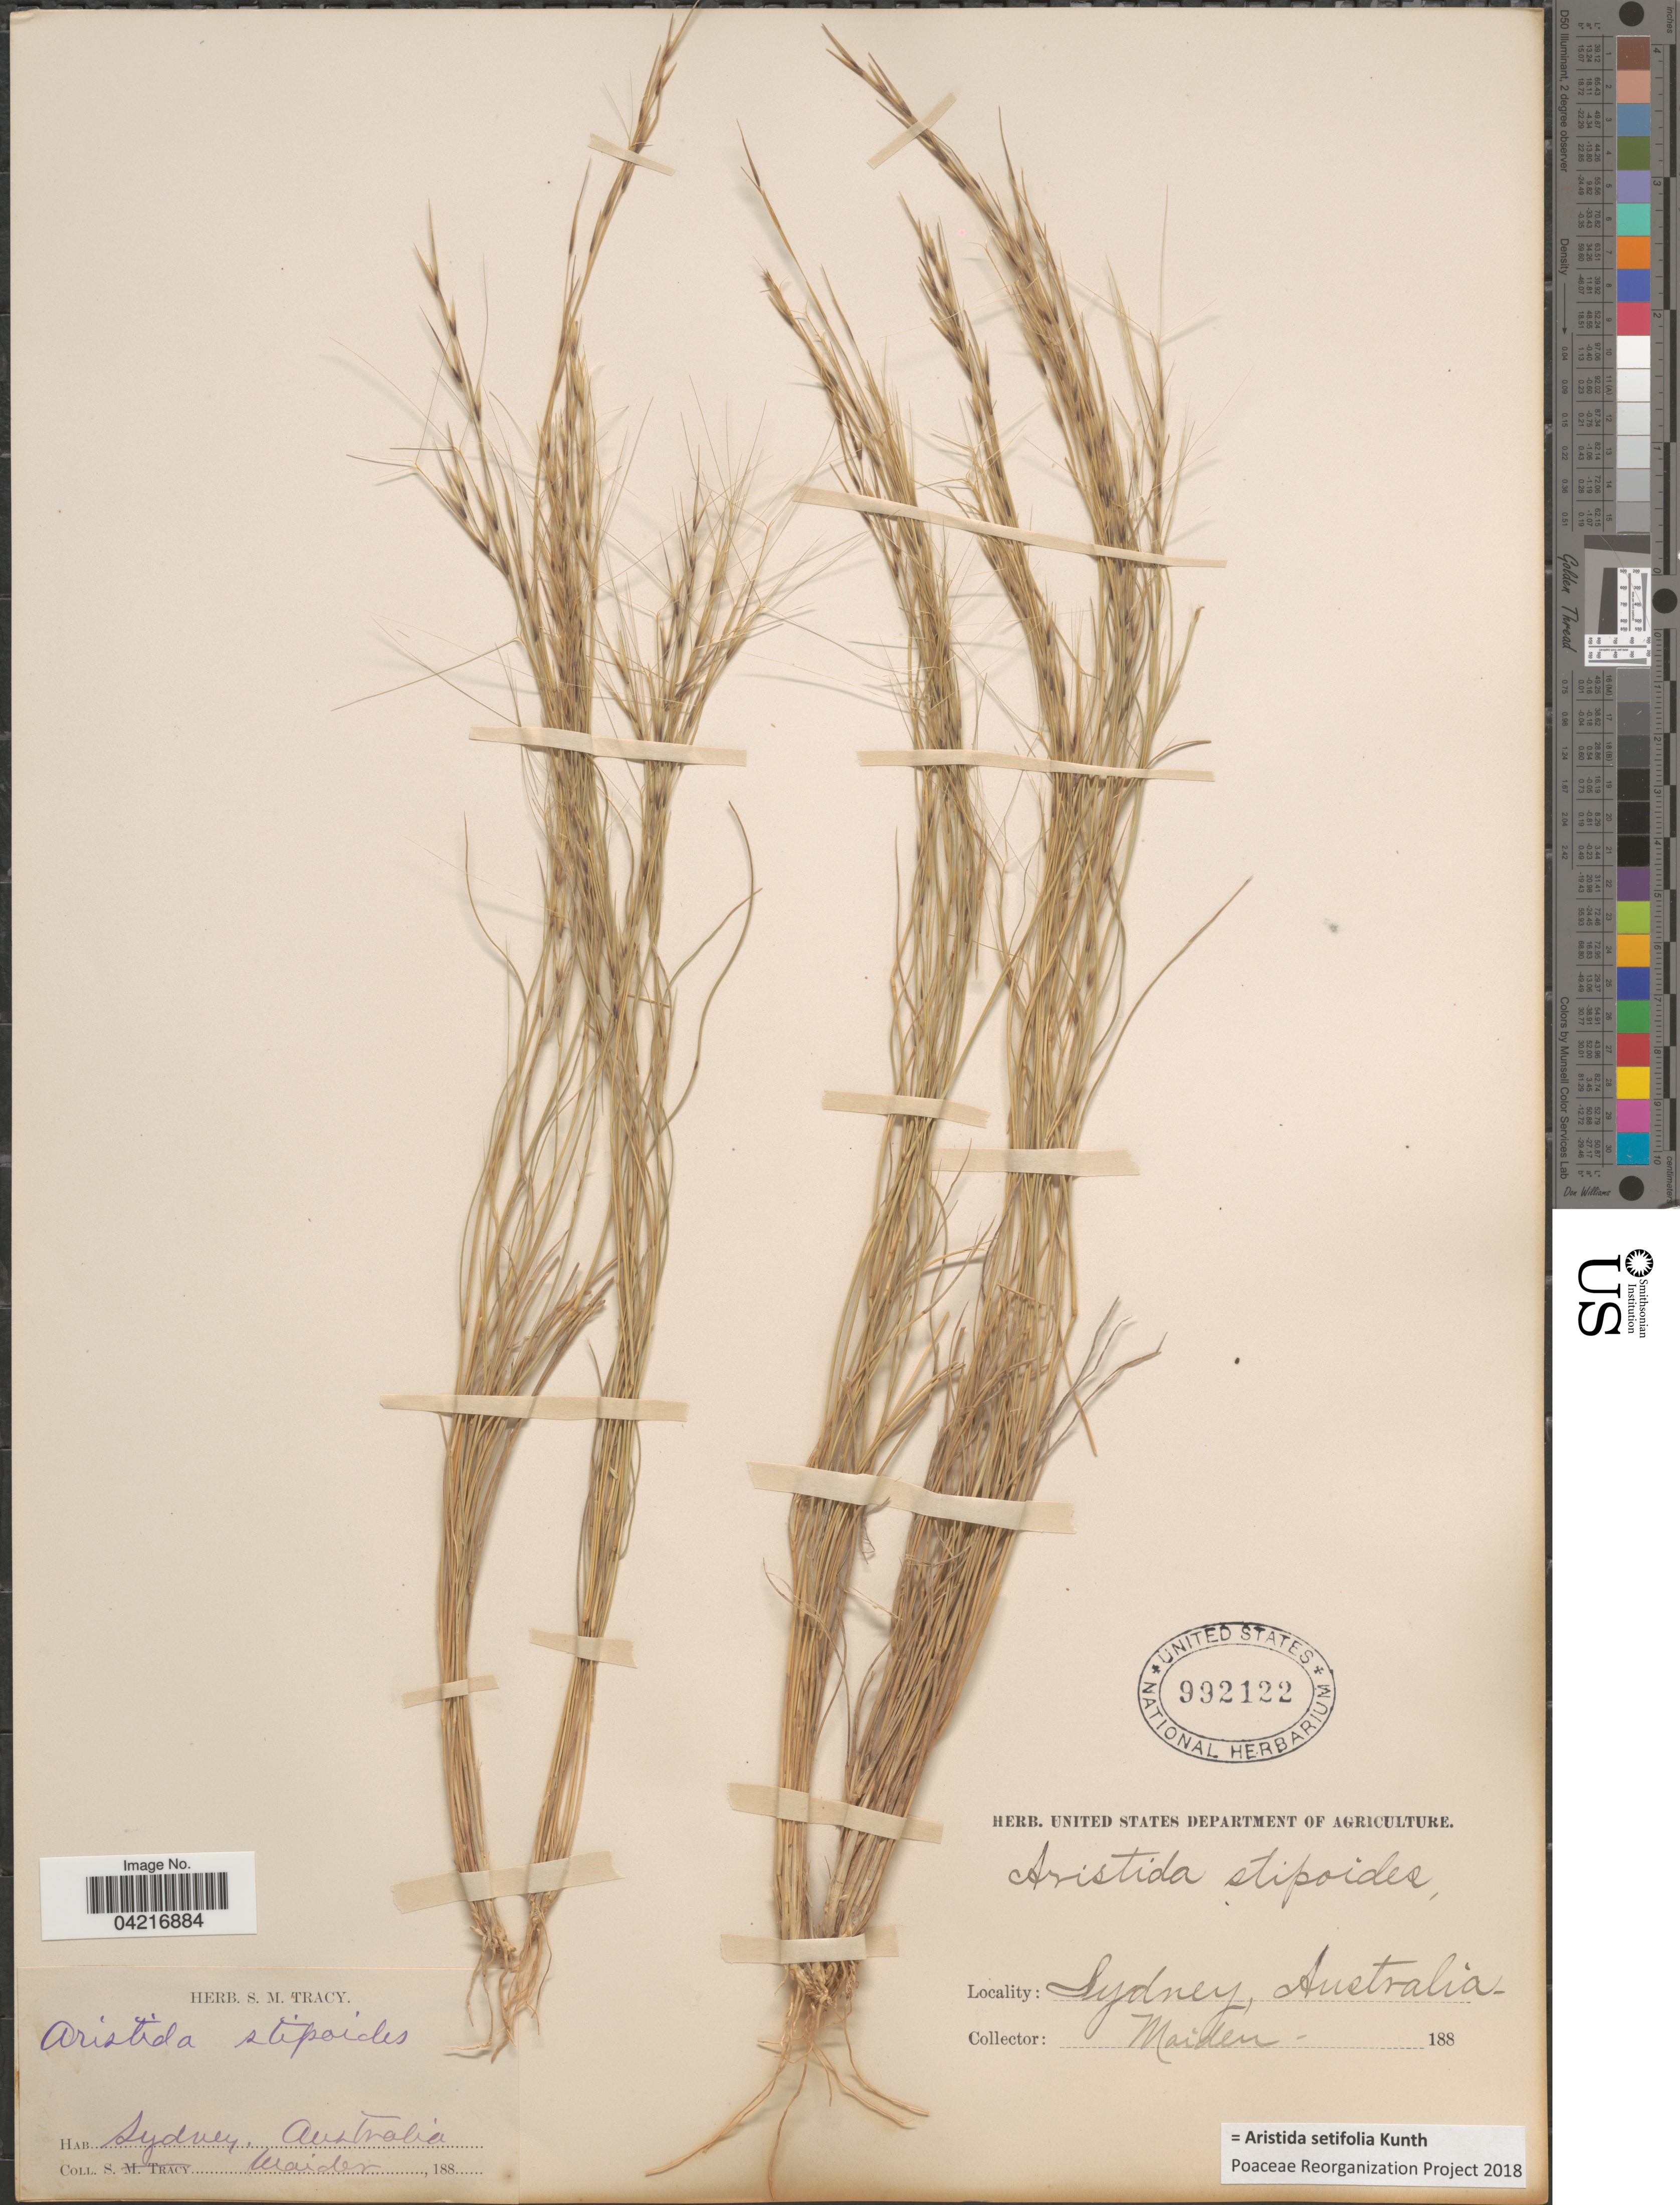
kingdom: Plantae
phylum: Tracheophyta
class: Liliopsida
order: Poales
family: Poaceae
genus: Aristida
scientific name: Aristida setifolia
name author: Kunth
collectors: Maiden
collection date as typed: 188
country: Australia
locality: Sydney.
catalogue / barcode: US 992122